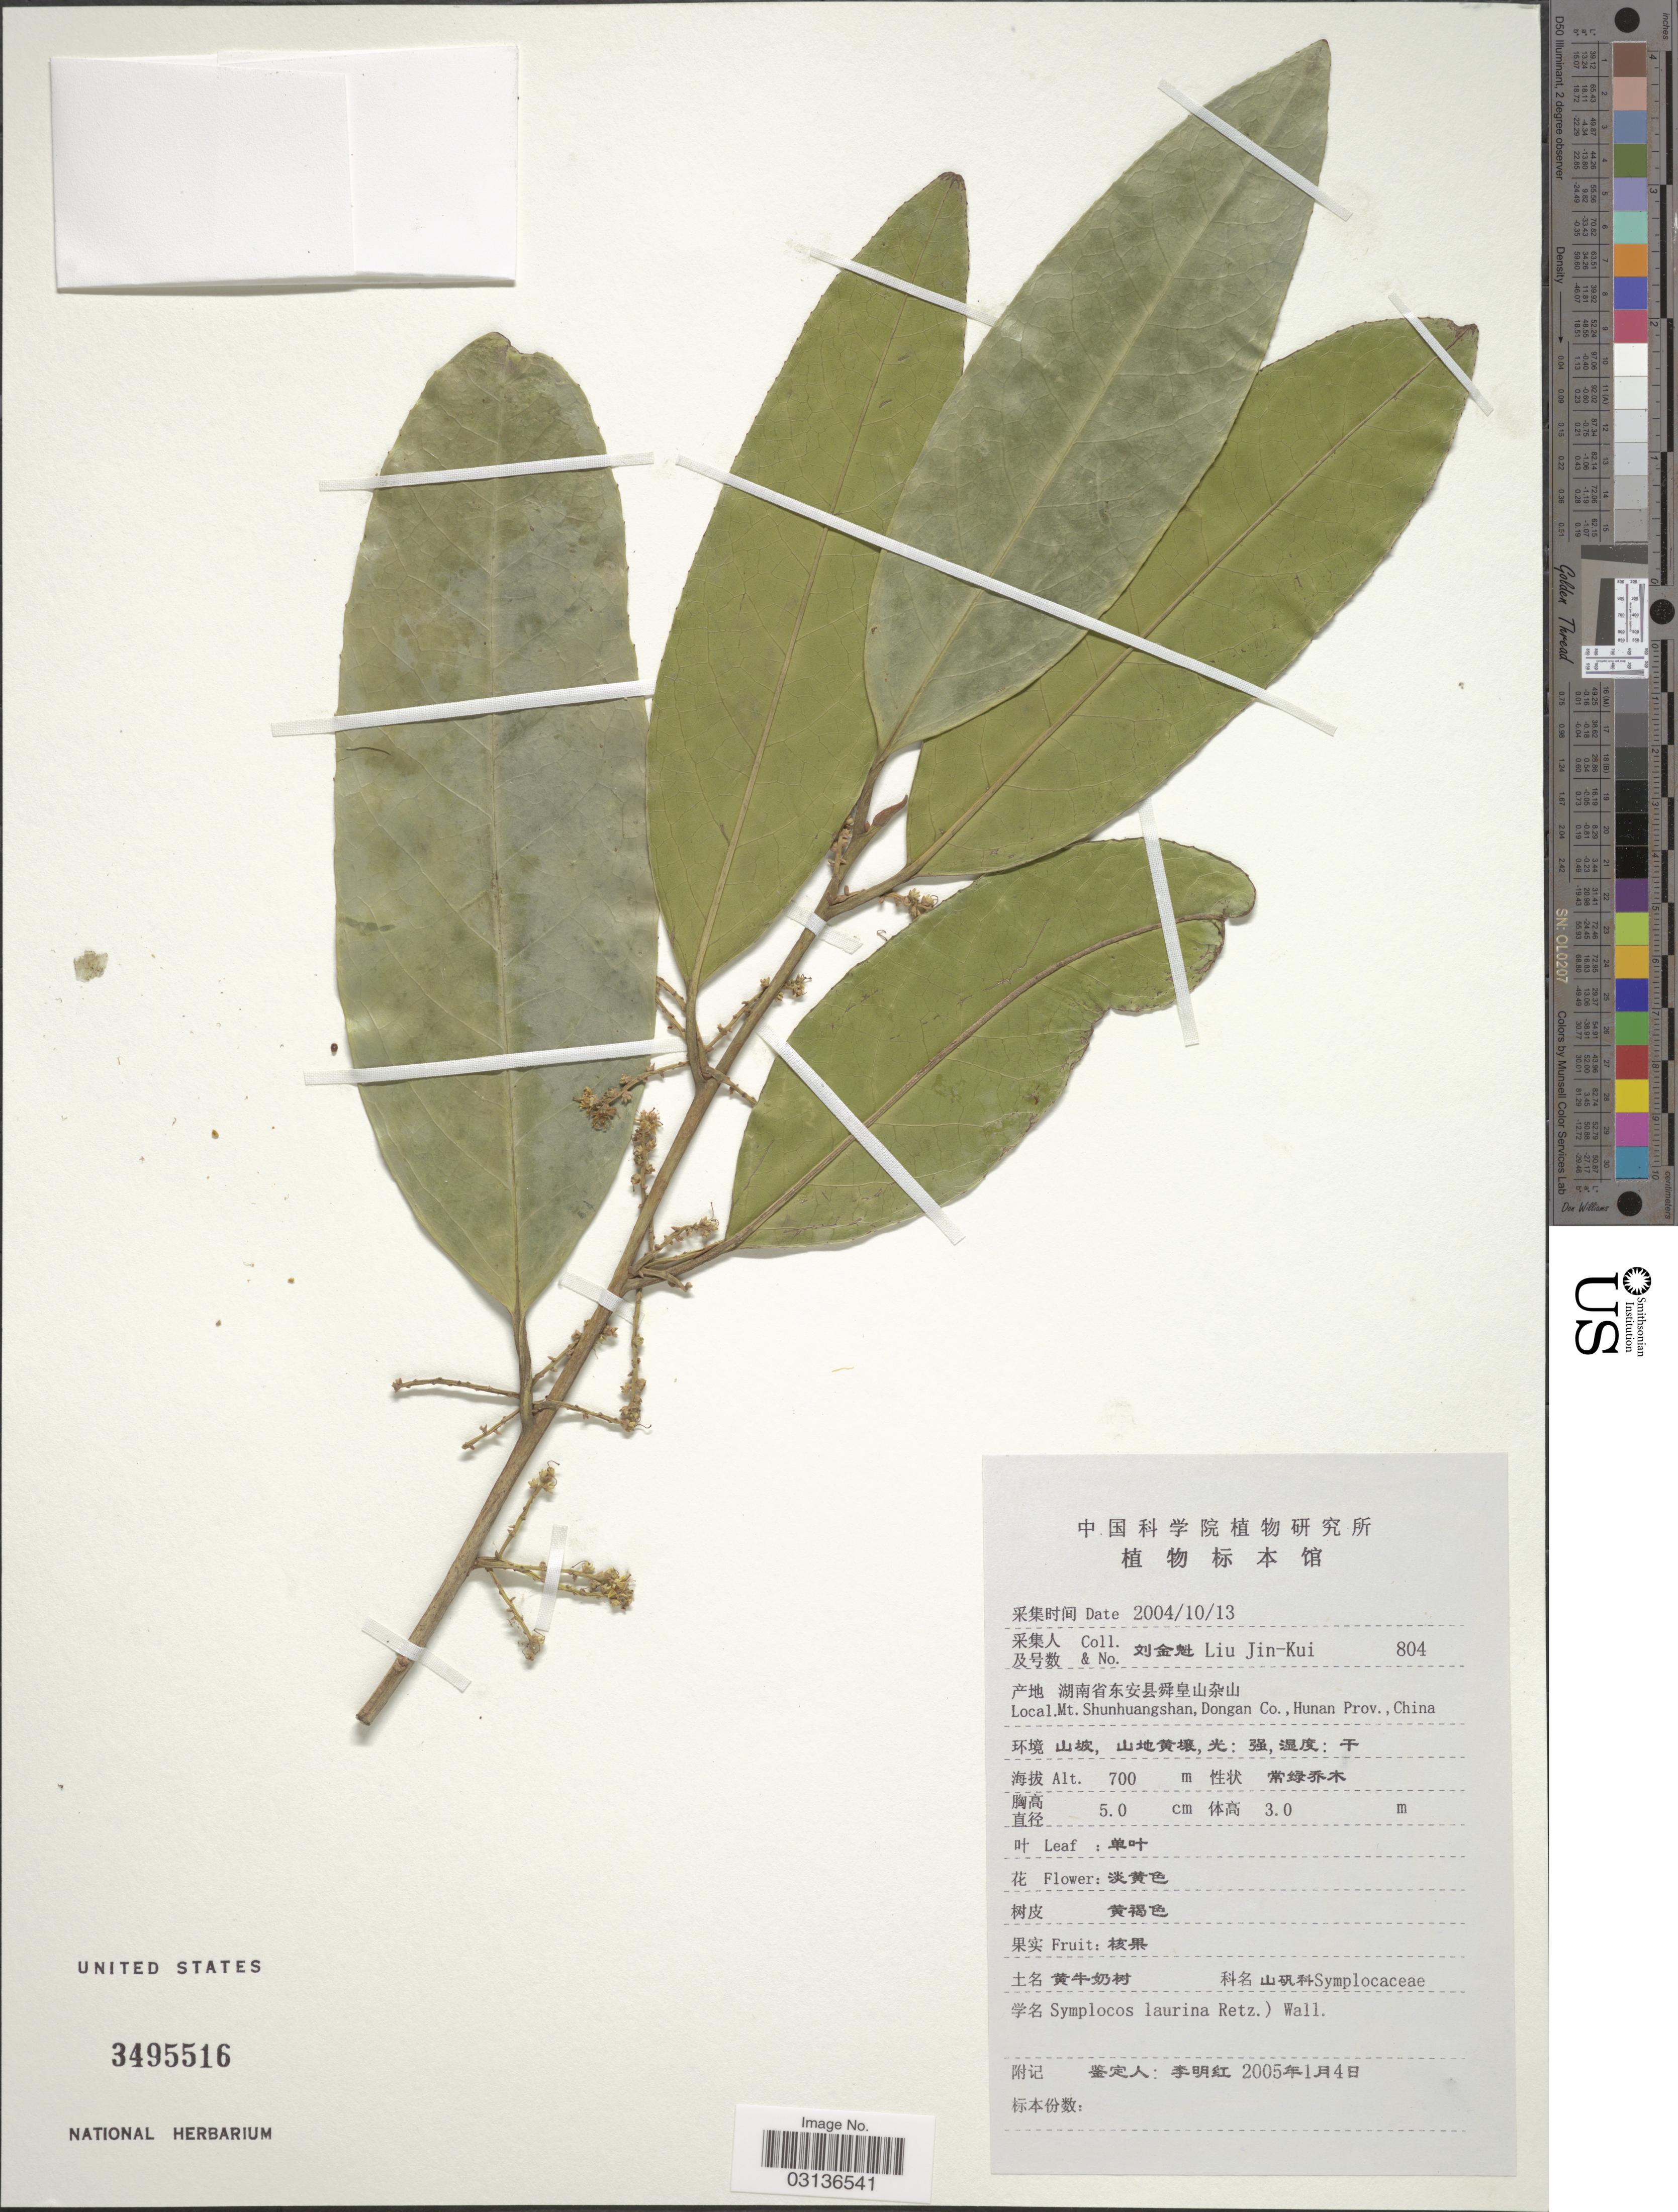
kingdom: Plantae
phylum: Tracheophyta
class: Magnoliopsida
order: Ericales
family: Symplocaceae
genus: Symplocos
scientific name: Symplocos cochinchinensis subsp. laurina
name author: (Retz.) Noot.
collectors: Liu Jin-Kui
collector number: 804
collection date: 2004-10-13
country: China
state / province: Hunan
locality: Mt. Shunhuangshan, Dongan Co.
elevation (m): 700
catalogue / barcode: US 3495516